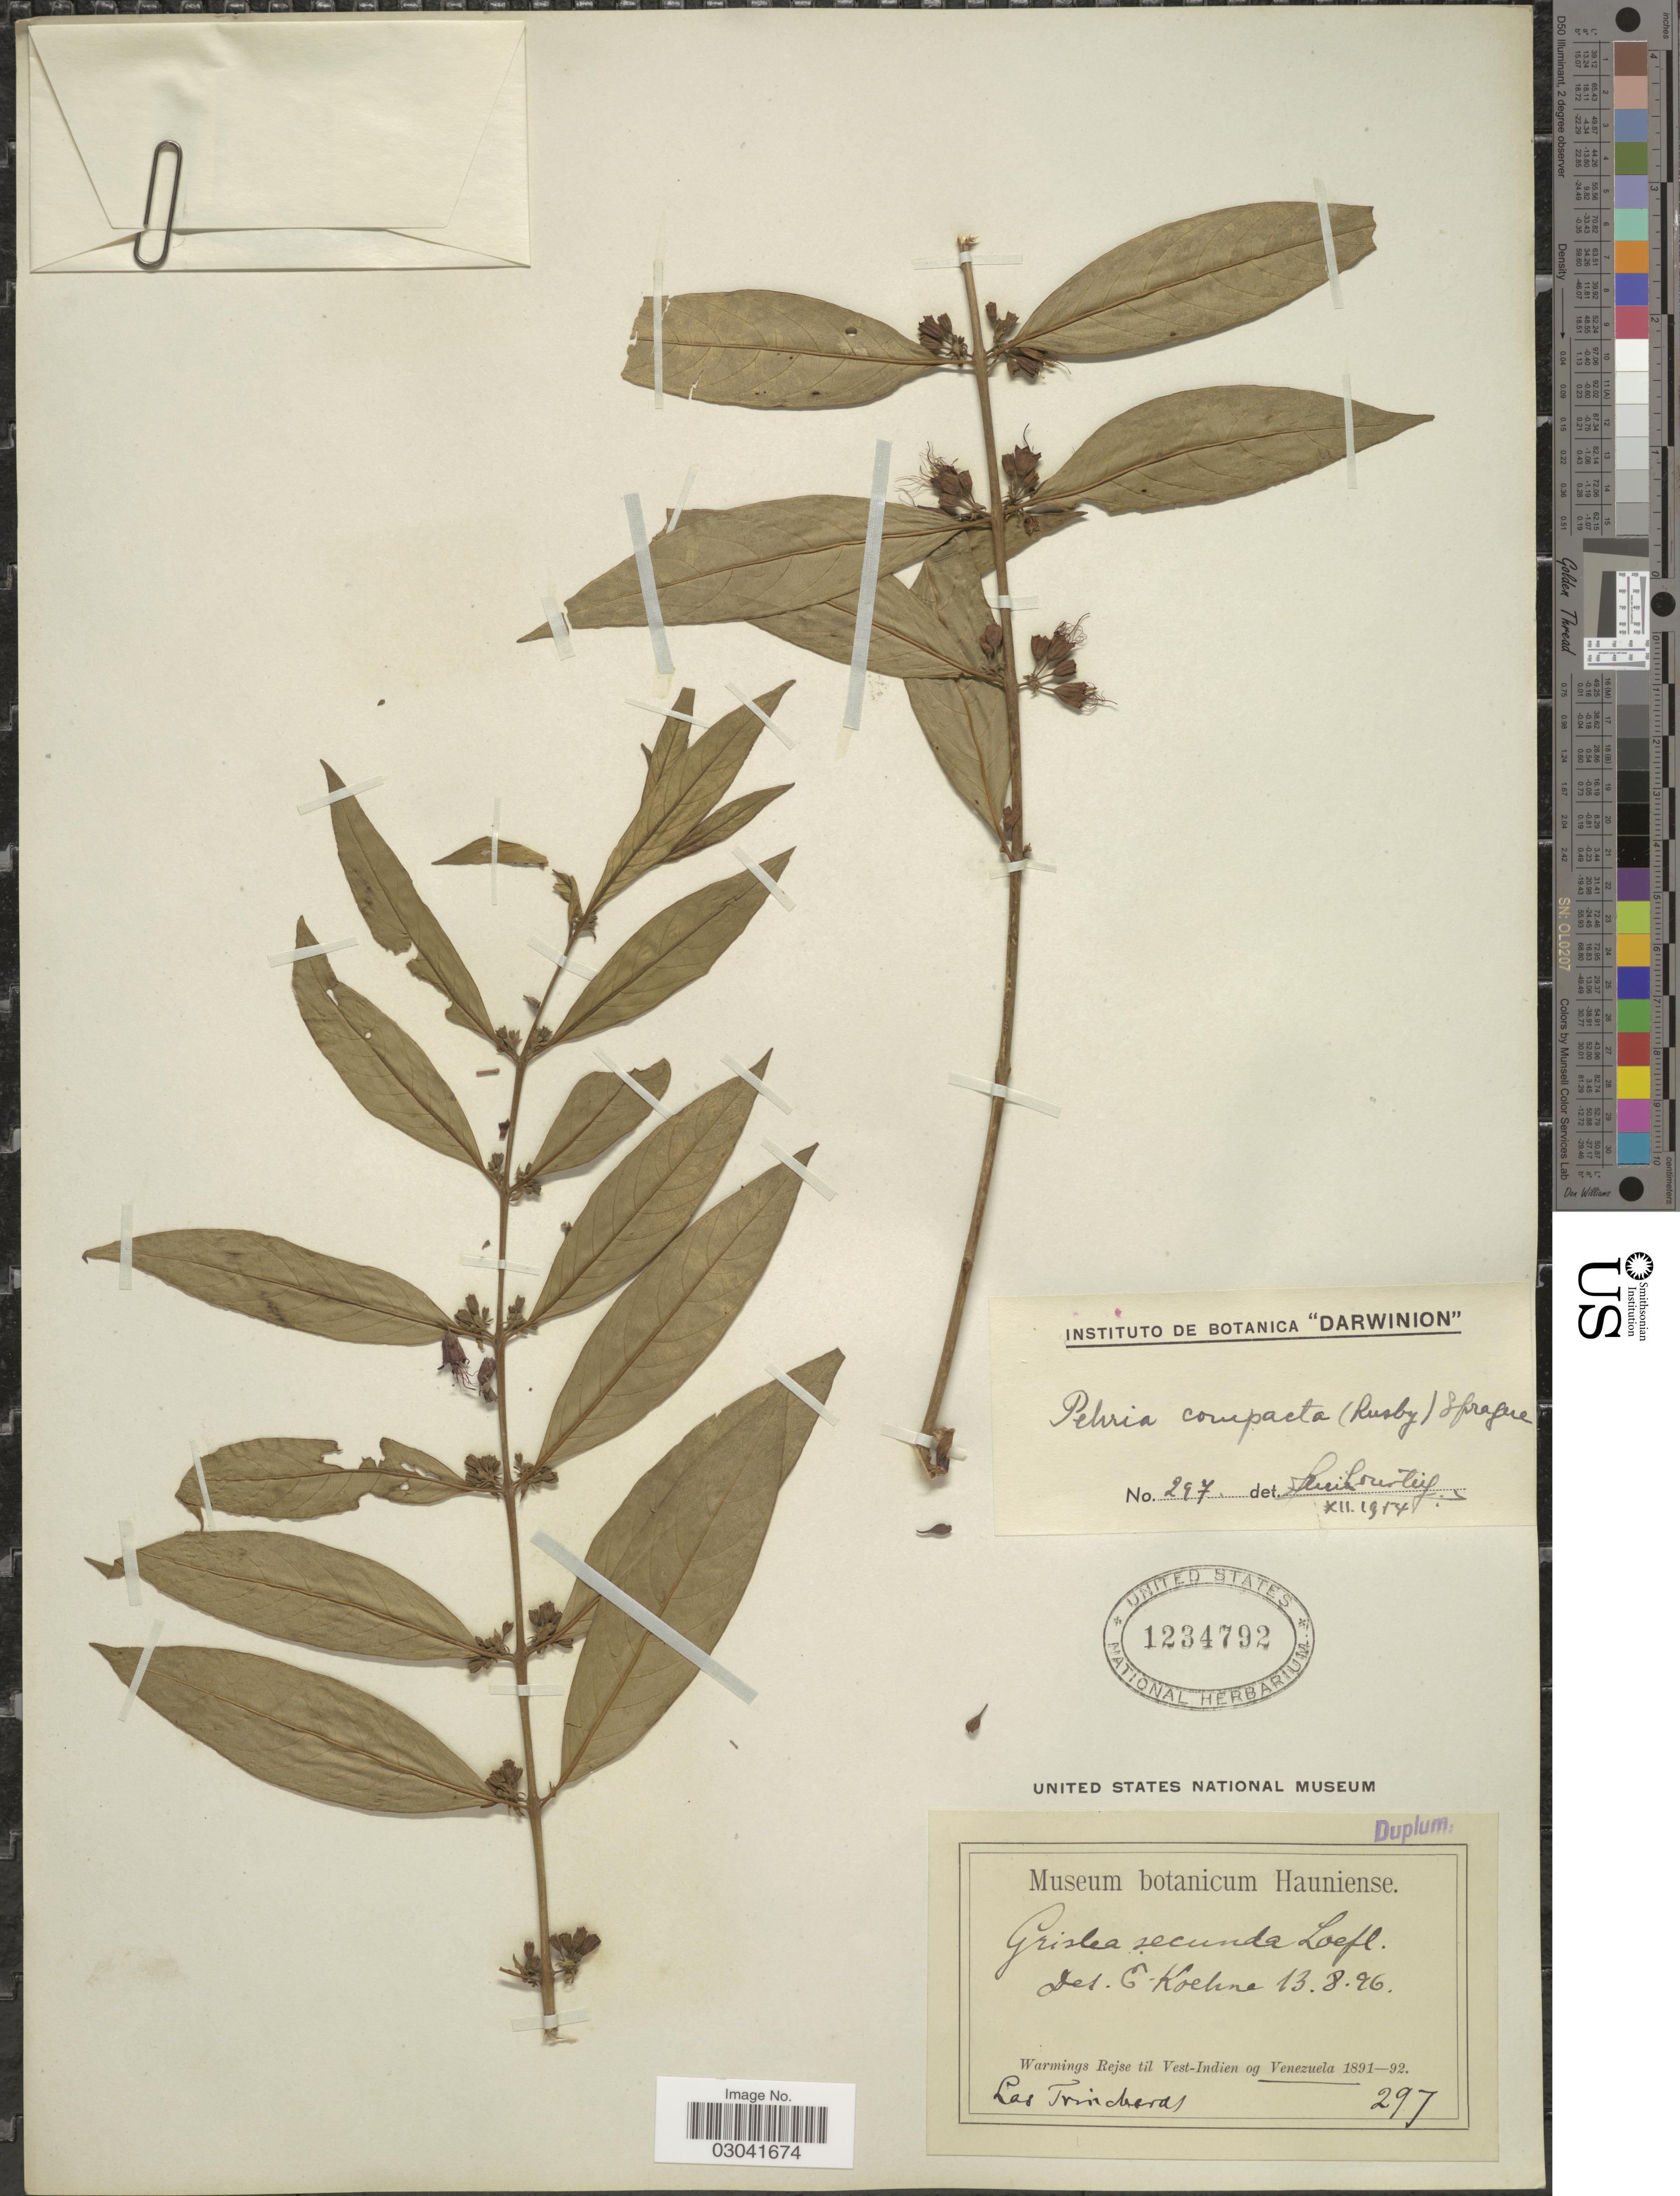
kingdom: Plantae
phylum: Tracheophyta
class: Magnoliopsida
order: Myrtales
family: Lythraceae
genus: Pehria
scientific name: Pehria compacta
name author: Sprague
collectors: -. Warmings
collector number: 297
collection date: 1891/1892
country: Venezuela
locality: Rejse til Vest-Indien og Venezuela. Las Trincheras.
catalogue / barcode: US 1234792